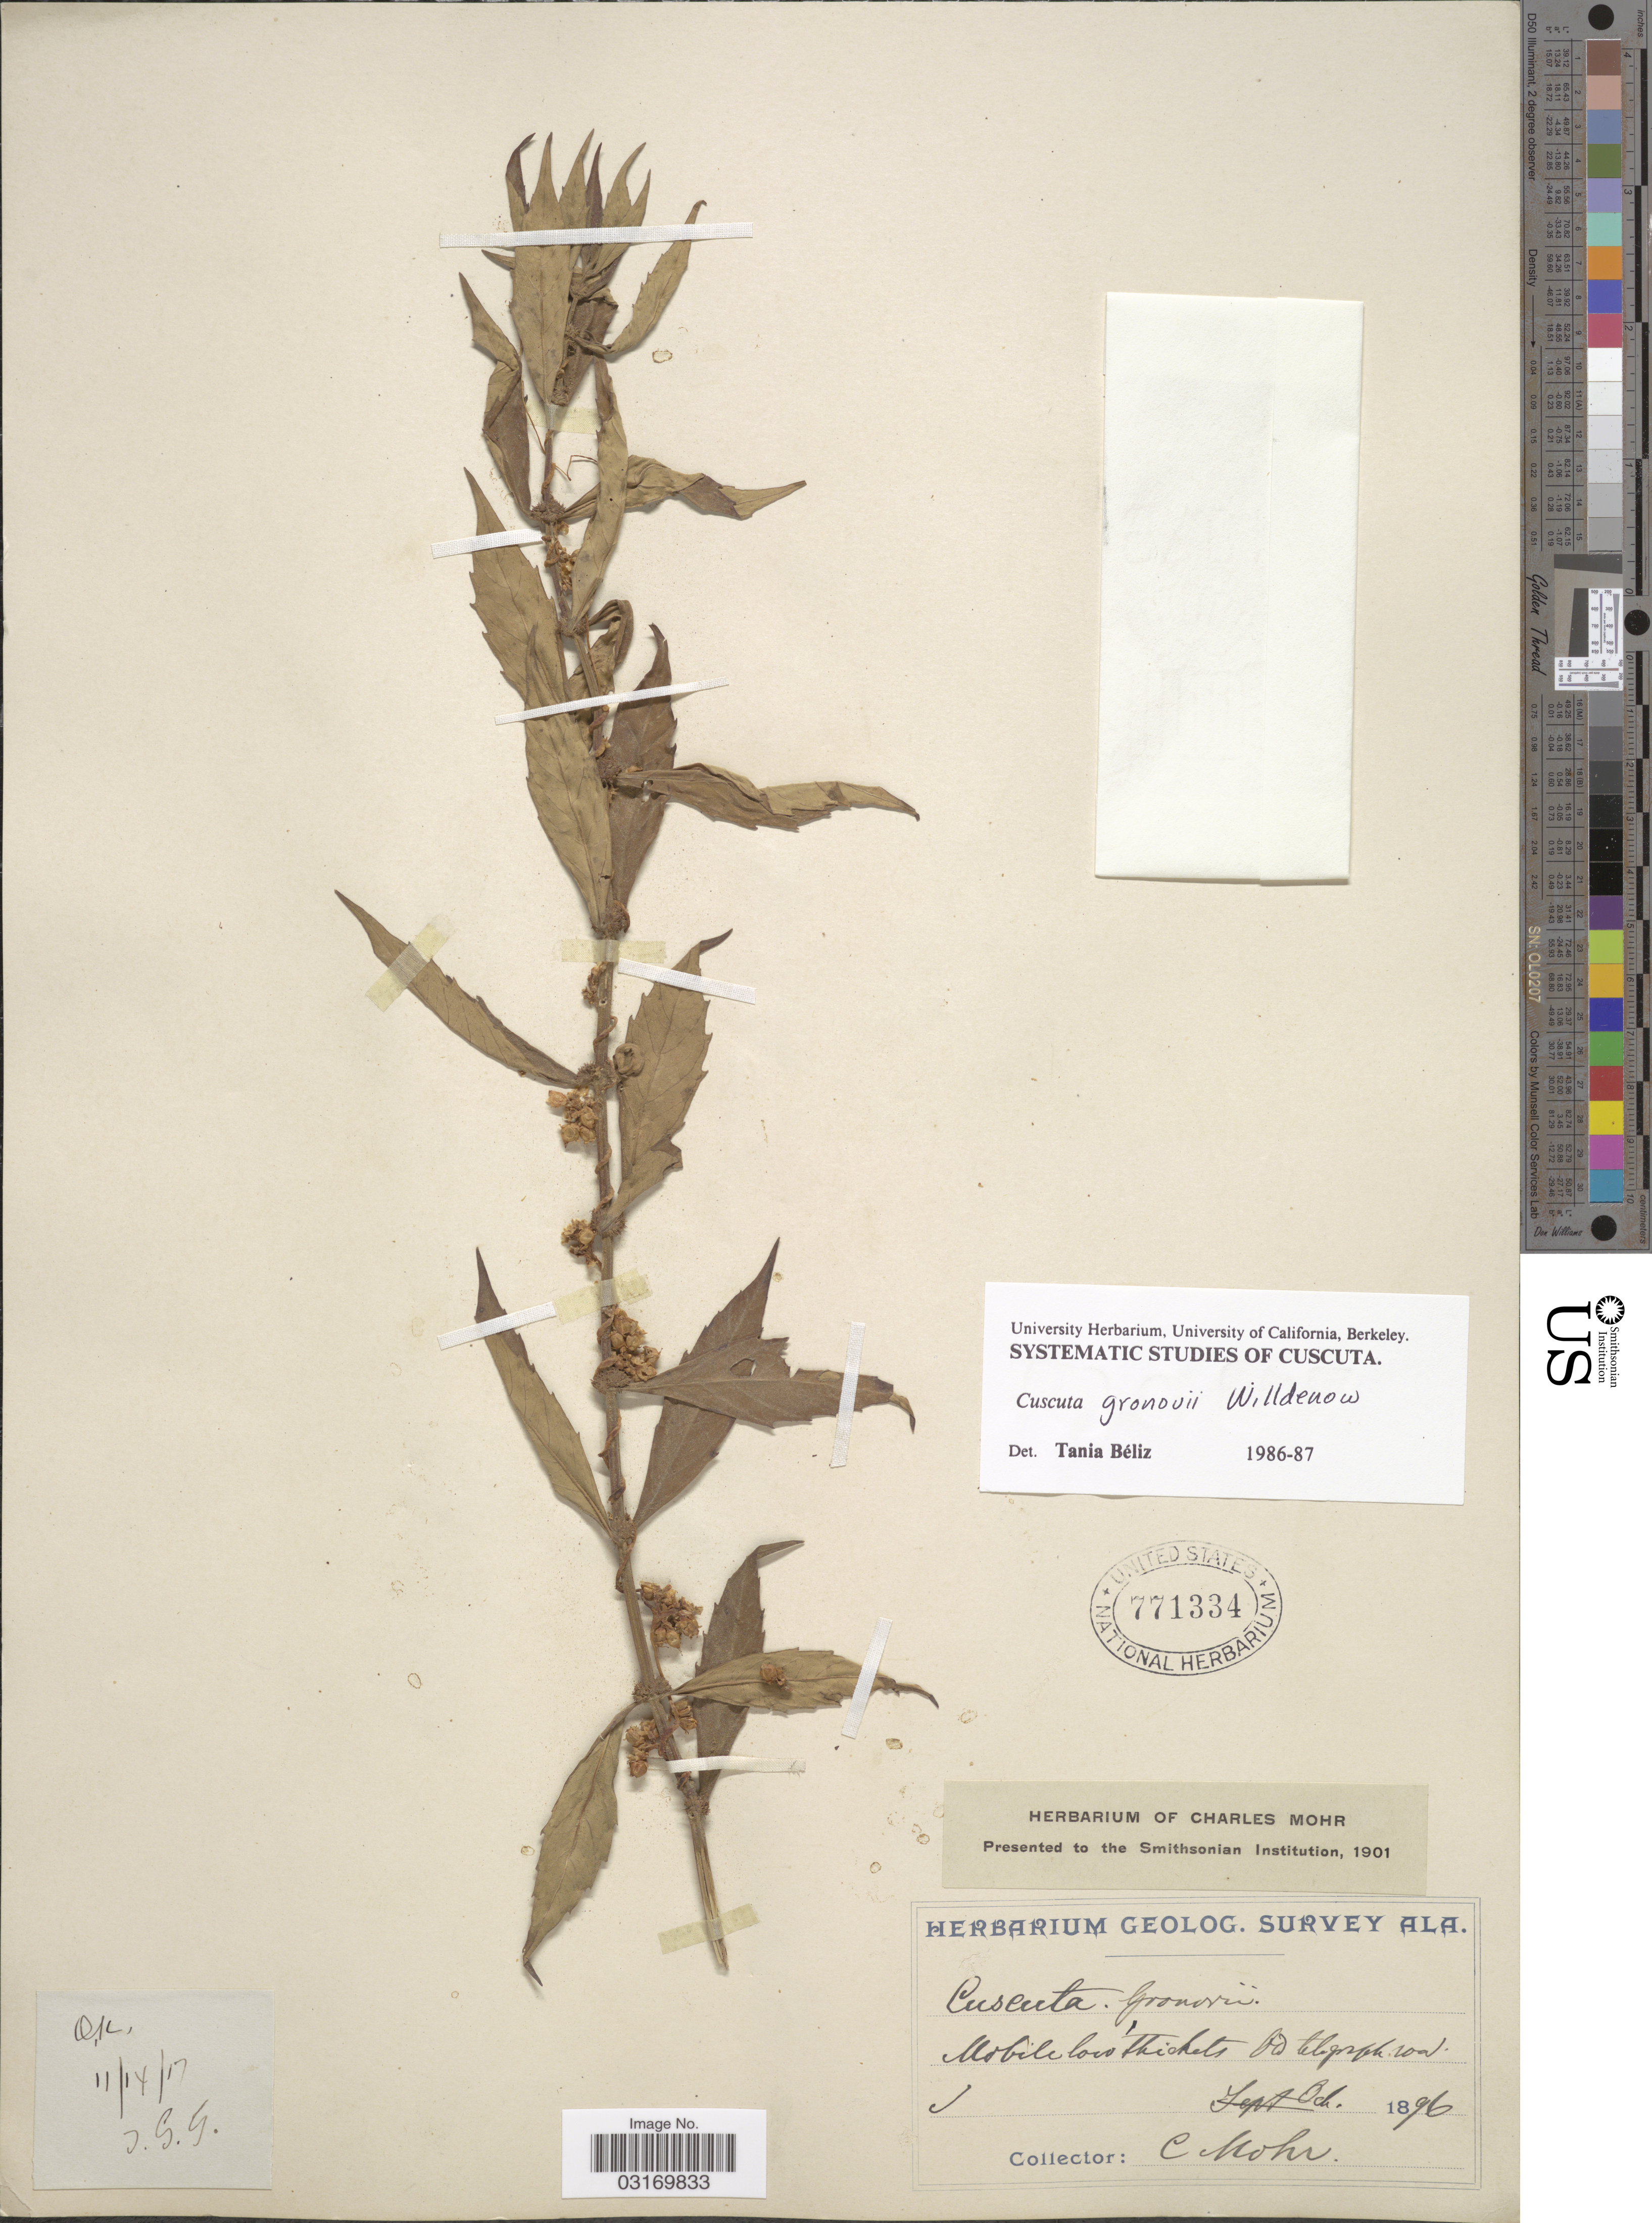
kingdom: Plantae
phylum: Tracheophyta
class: Magnoliopsida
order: Solanales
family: Convolvulaceae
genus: Cuscuta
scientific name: Cuscuta gronovii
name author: Willd. ex Schult.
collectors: C. Mohr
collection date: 1896-10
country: United States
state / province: Alabama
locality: Mobile low thickets. Old telegraph road.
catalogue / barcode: US 771334